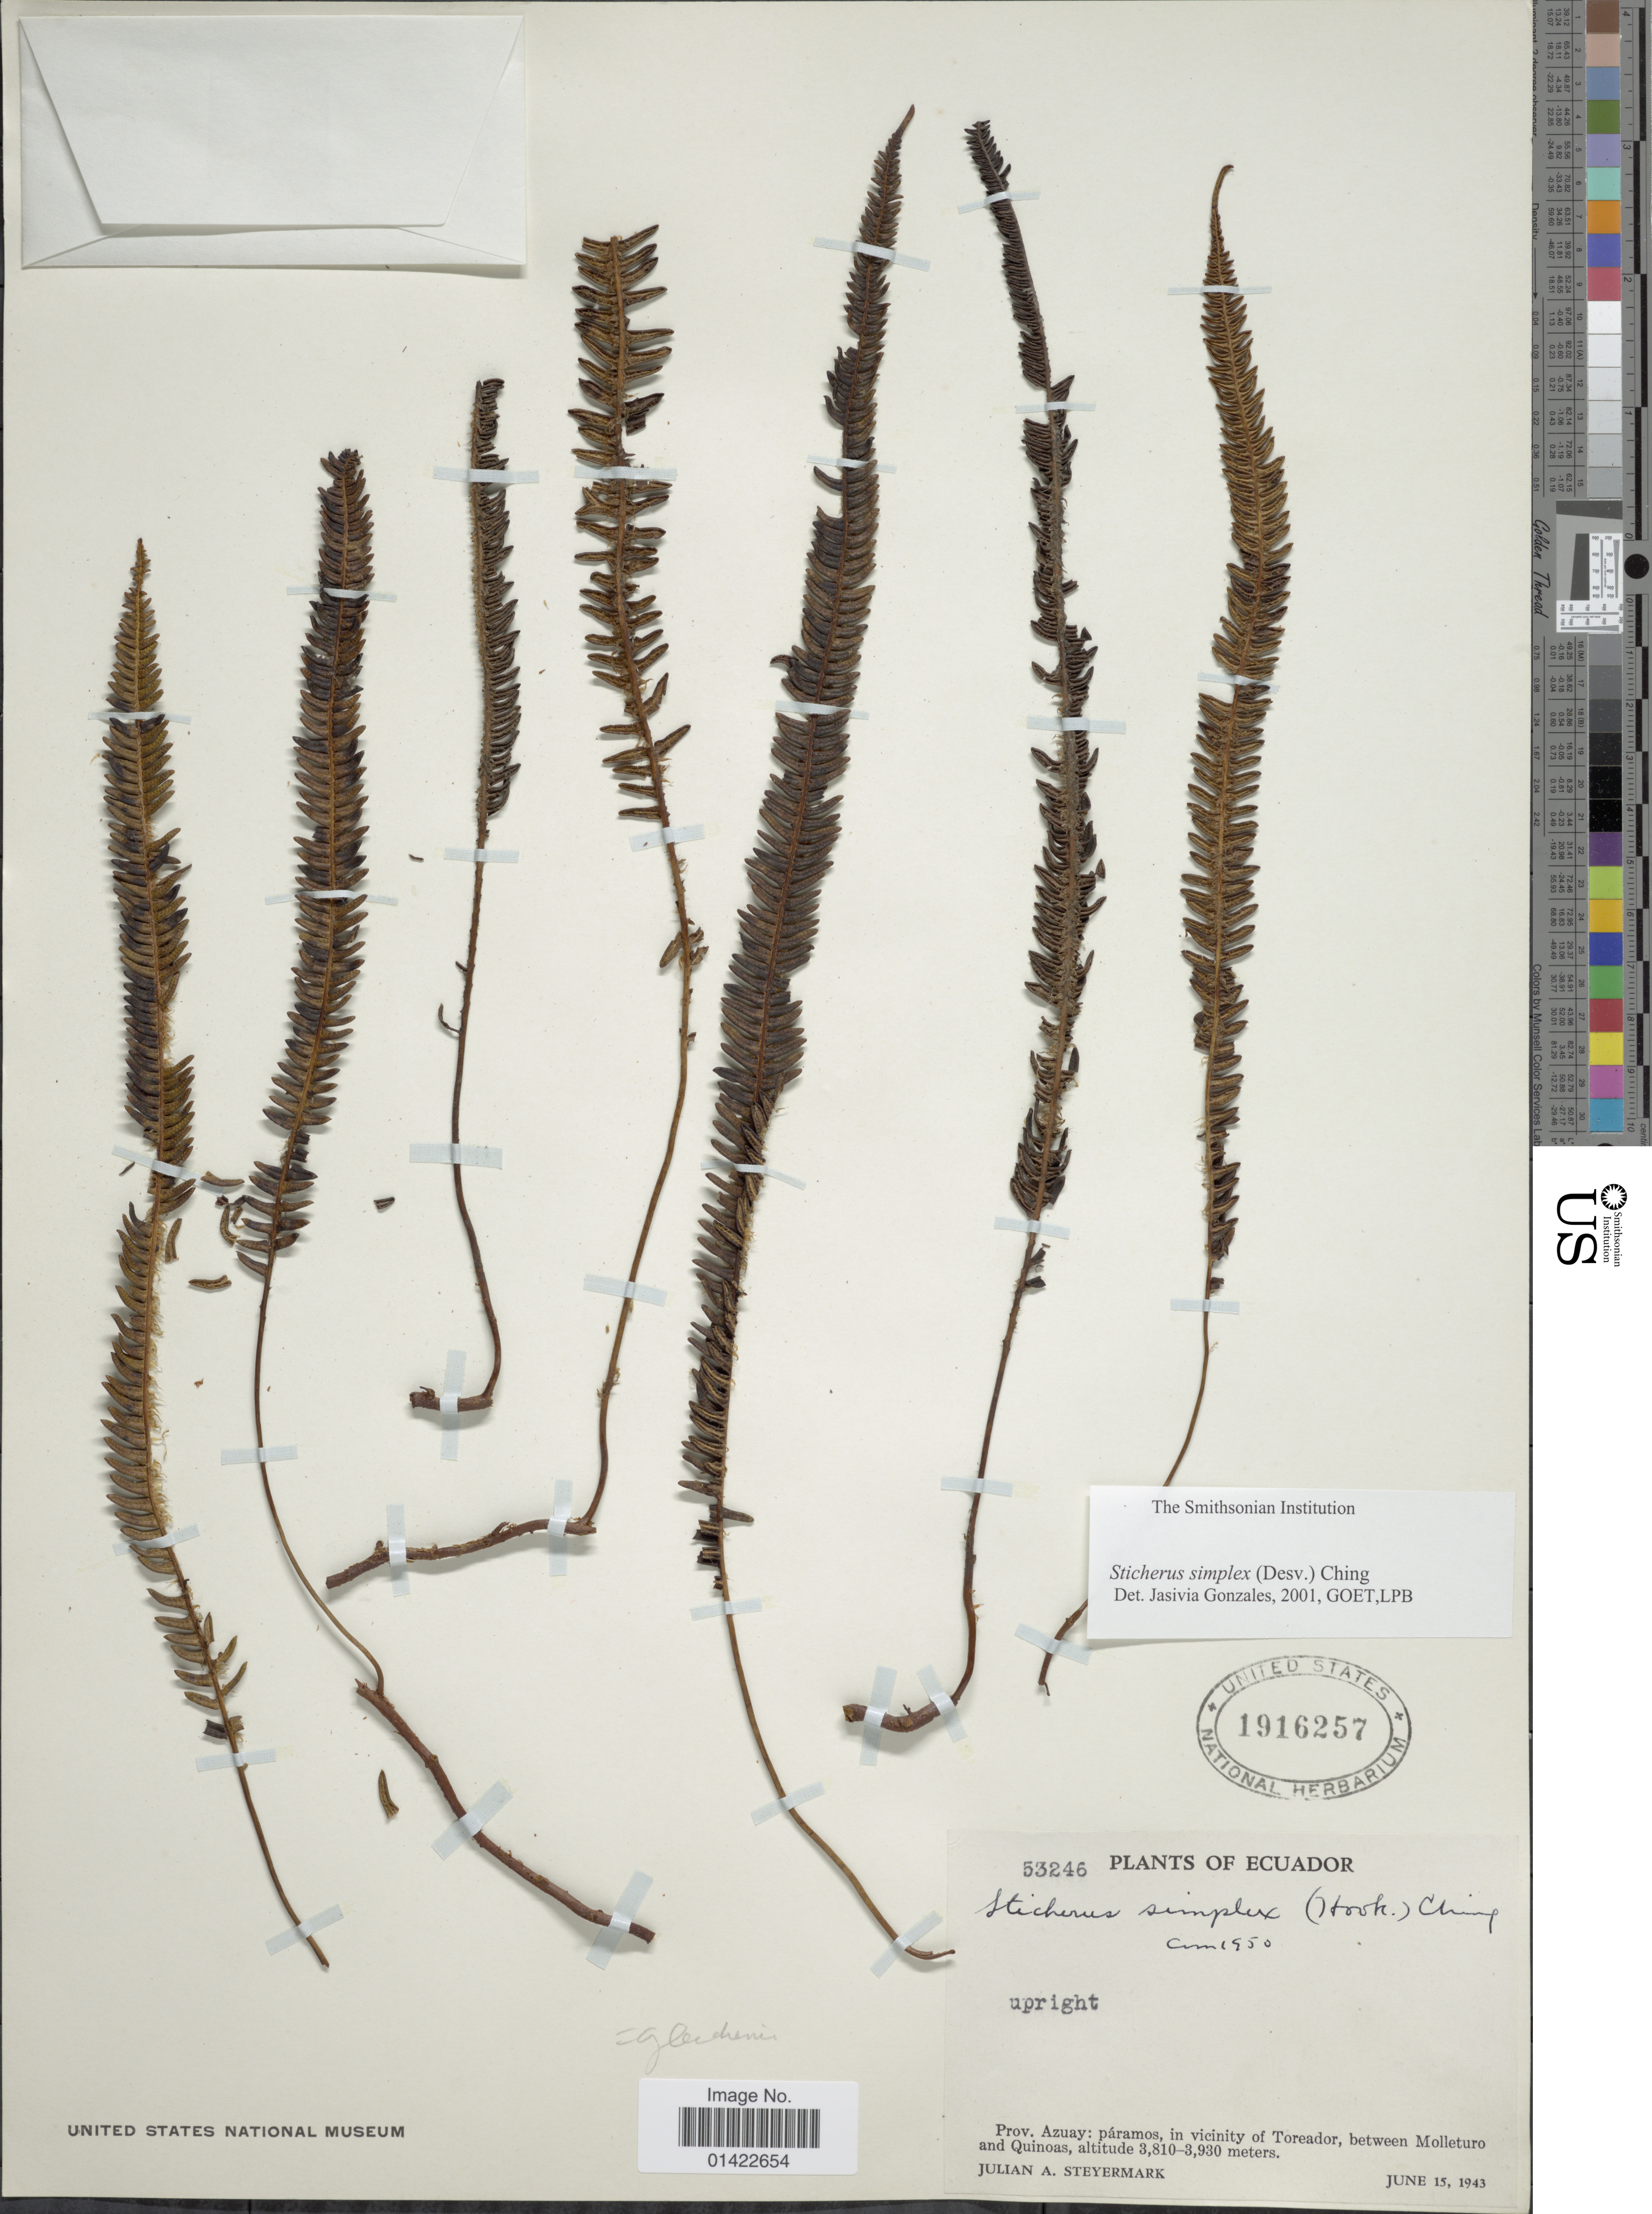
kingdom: Plantae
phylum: Tracheophyta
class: Polypodiopsida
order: Gleicheniales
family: Gleicheniaceae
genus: Sticherus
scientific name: Sticherus simplex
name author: (Desv.) Ching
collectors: J. Steyermark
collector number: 53246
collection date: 1943-06-15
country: Ecuador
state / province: Azuay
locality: Páramos, in vicinity of Toreador, between Molleturo and Quinoas.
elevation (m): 3810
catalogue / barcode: US 1916257